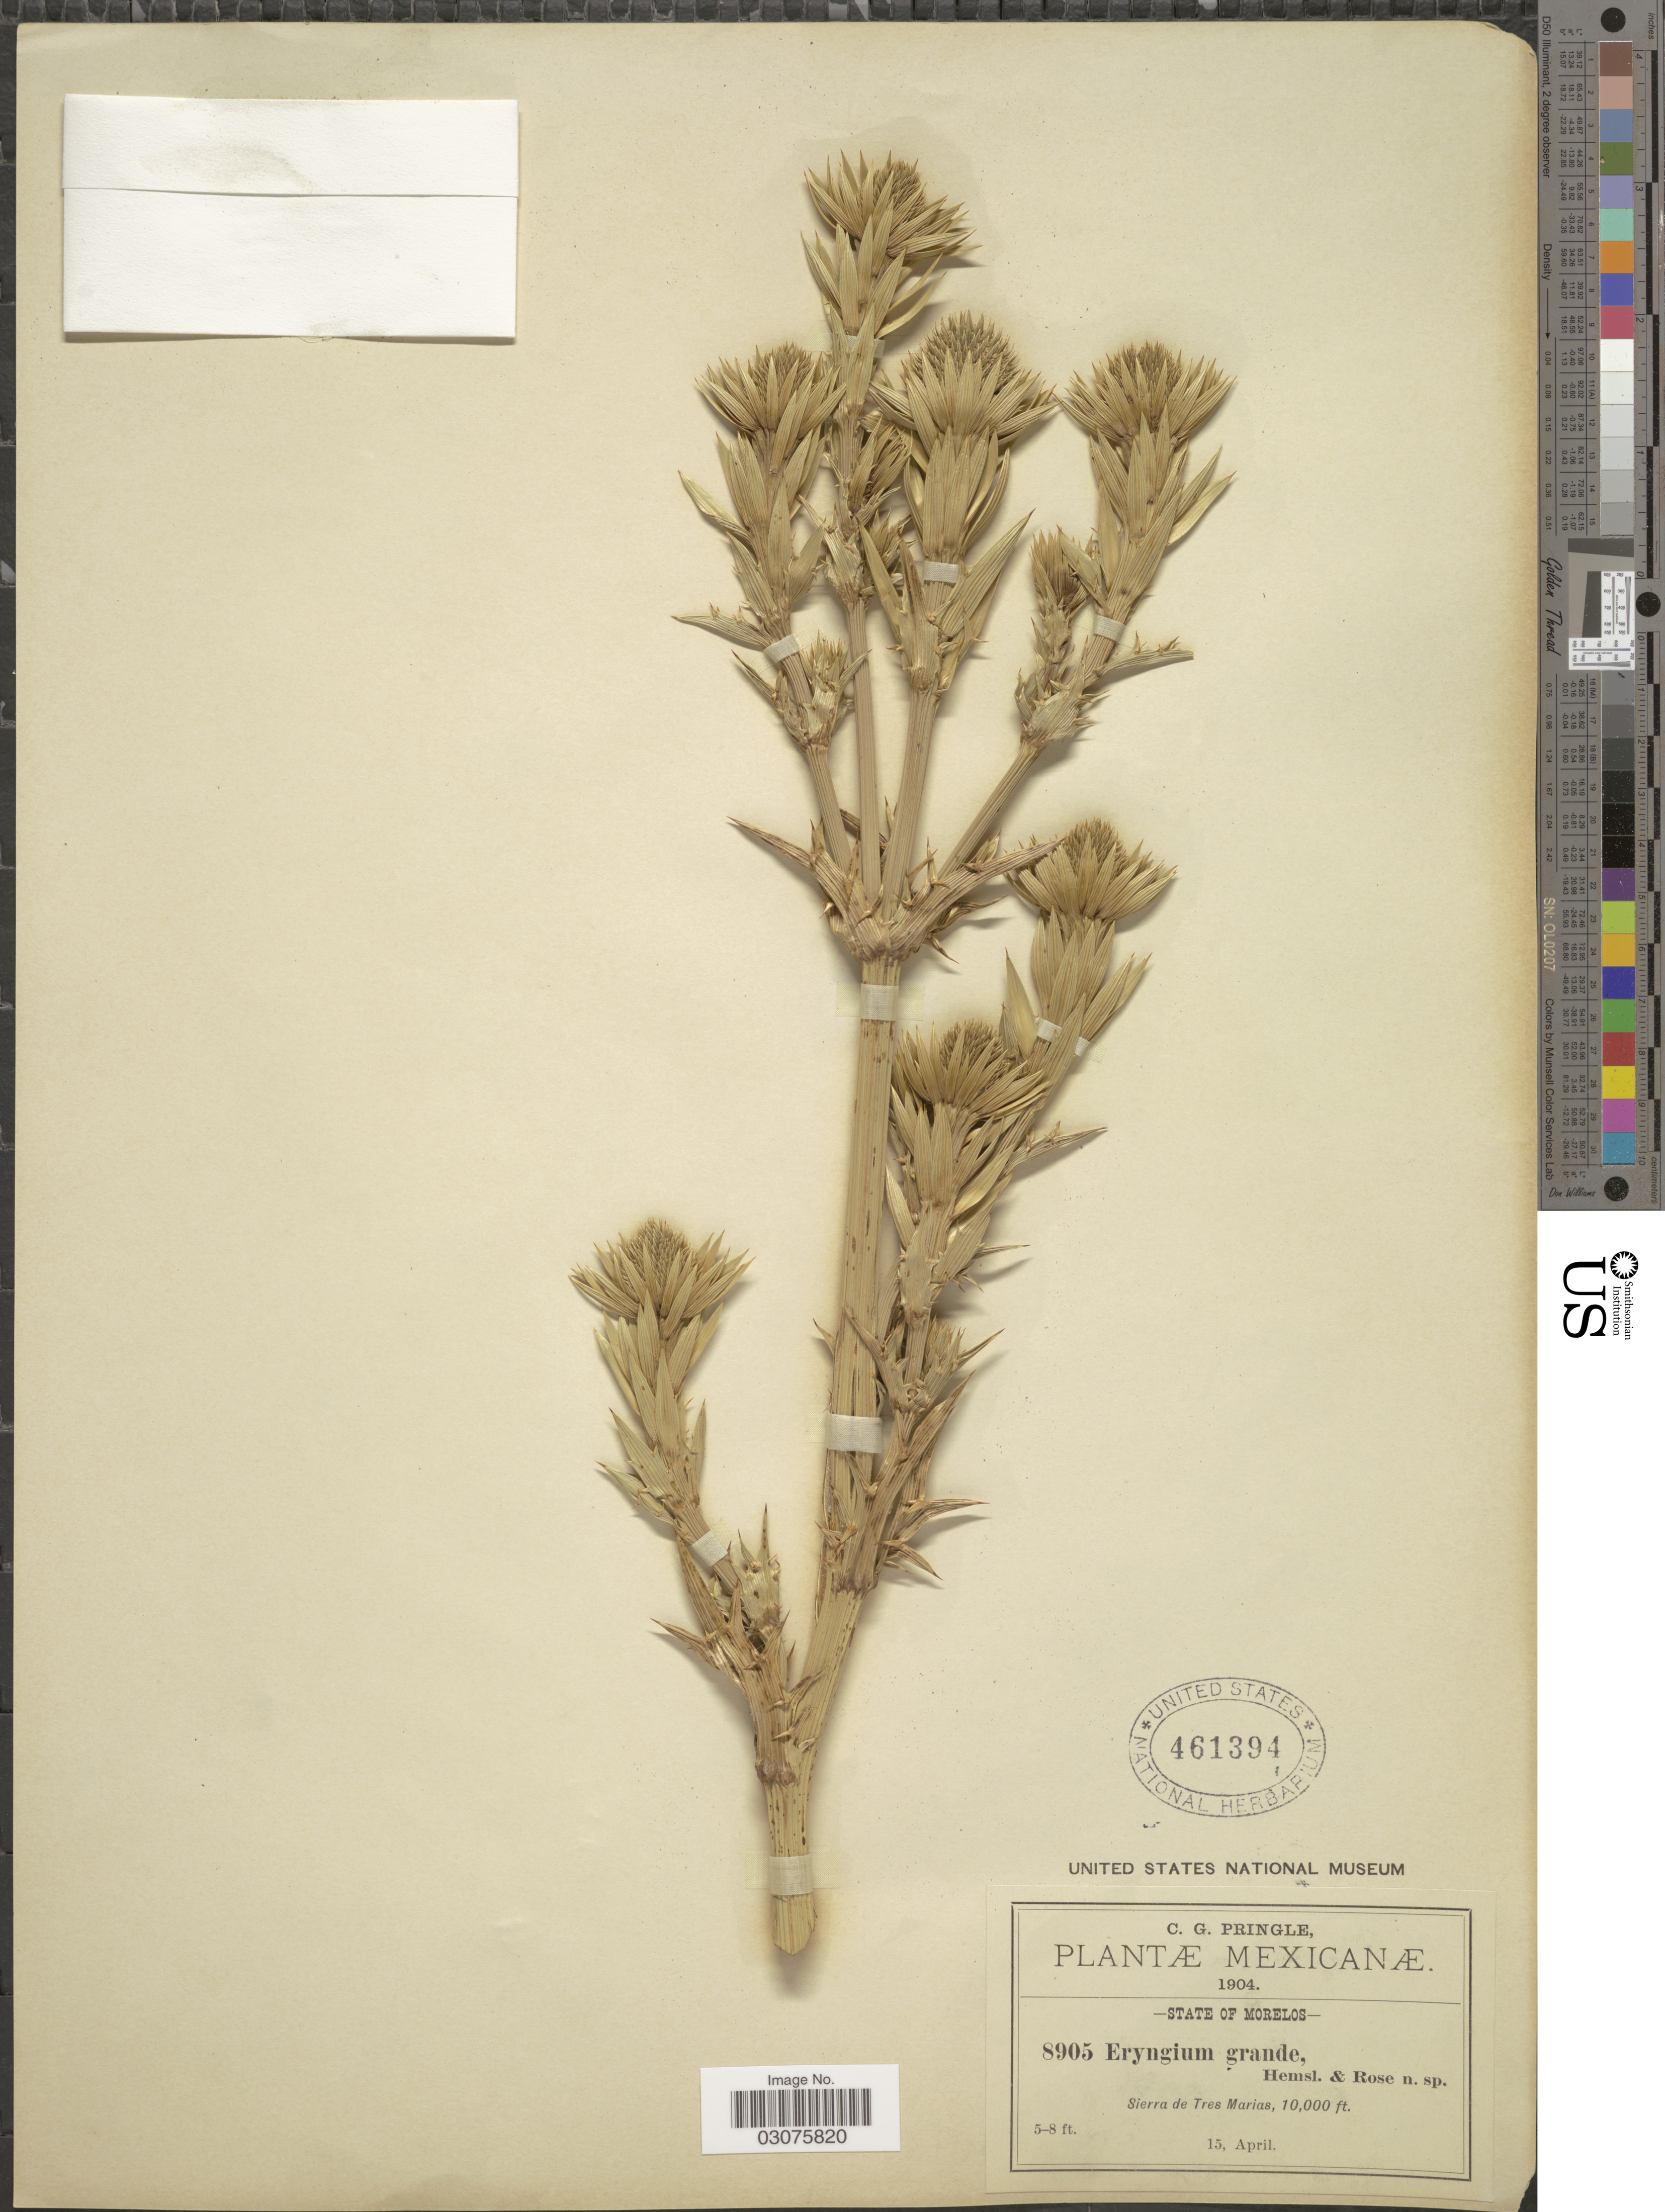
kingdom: Plantae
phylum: Tracheophyta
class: Magnoliopsida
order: Apiales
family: Apiaceae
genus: Eryngium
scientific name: Eryngium monocephalum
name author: Cav.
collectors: C. G. Pringle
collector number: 8905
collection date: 1904-04-15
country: Mexico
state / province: Morelos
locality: State of Morelos. Sierra de Tres Marias.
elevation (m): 3048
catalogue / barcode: US 461394